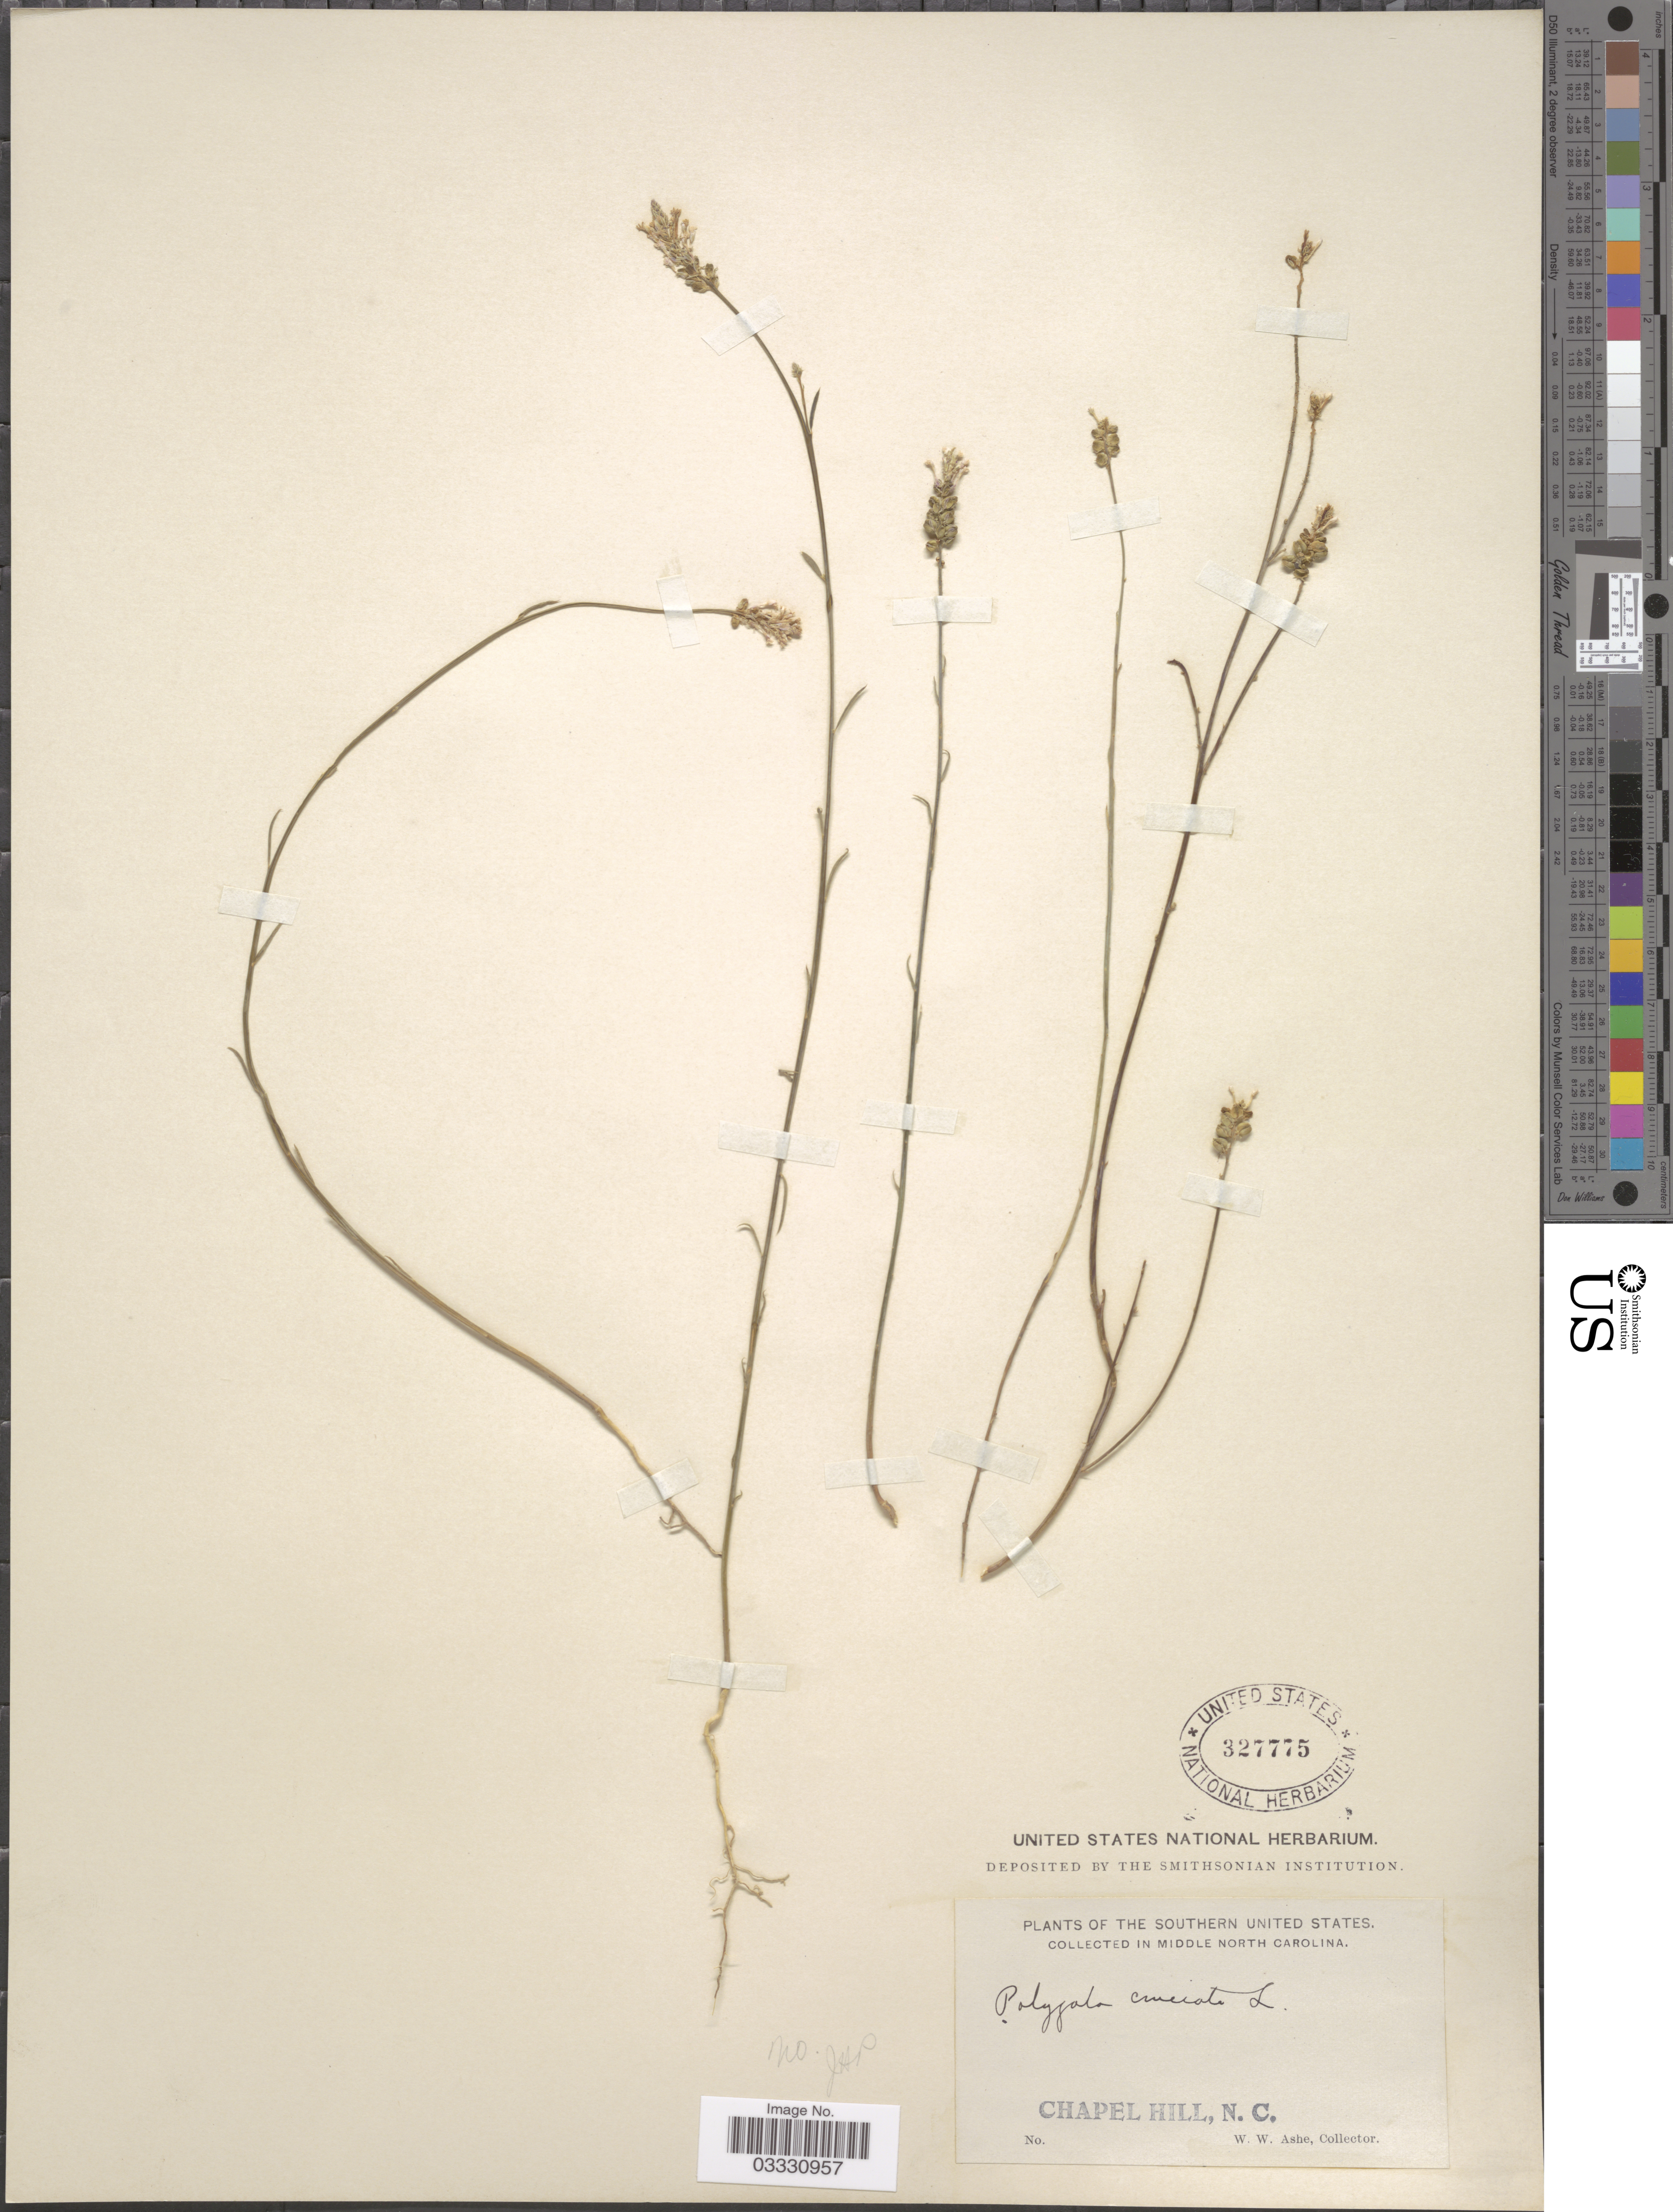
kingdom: Plantae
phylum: Tracheophyta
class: Magnoliopsida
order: Fabales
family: Polygalaceae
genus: Polygala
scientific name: Polygala incarnata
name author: L.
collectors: W. W. Ashe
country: United States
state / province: North Carolina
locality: Southern United States. In Middle North Carolina. Chapel Hill.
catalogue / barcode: US 327775